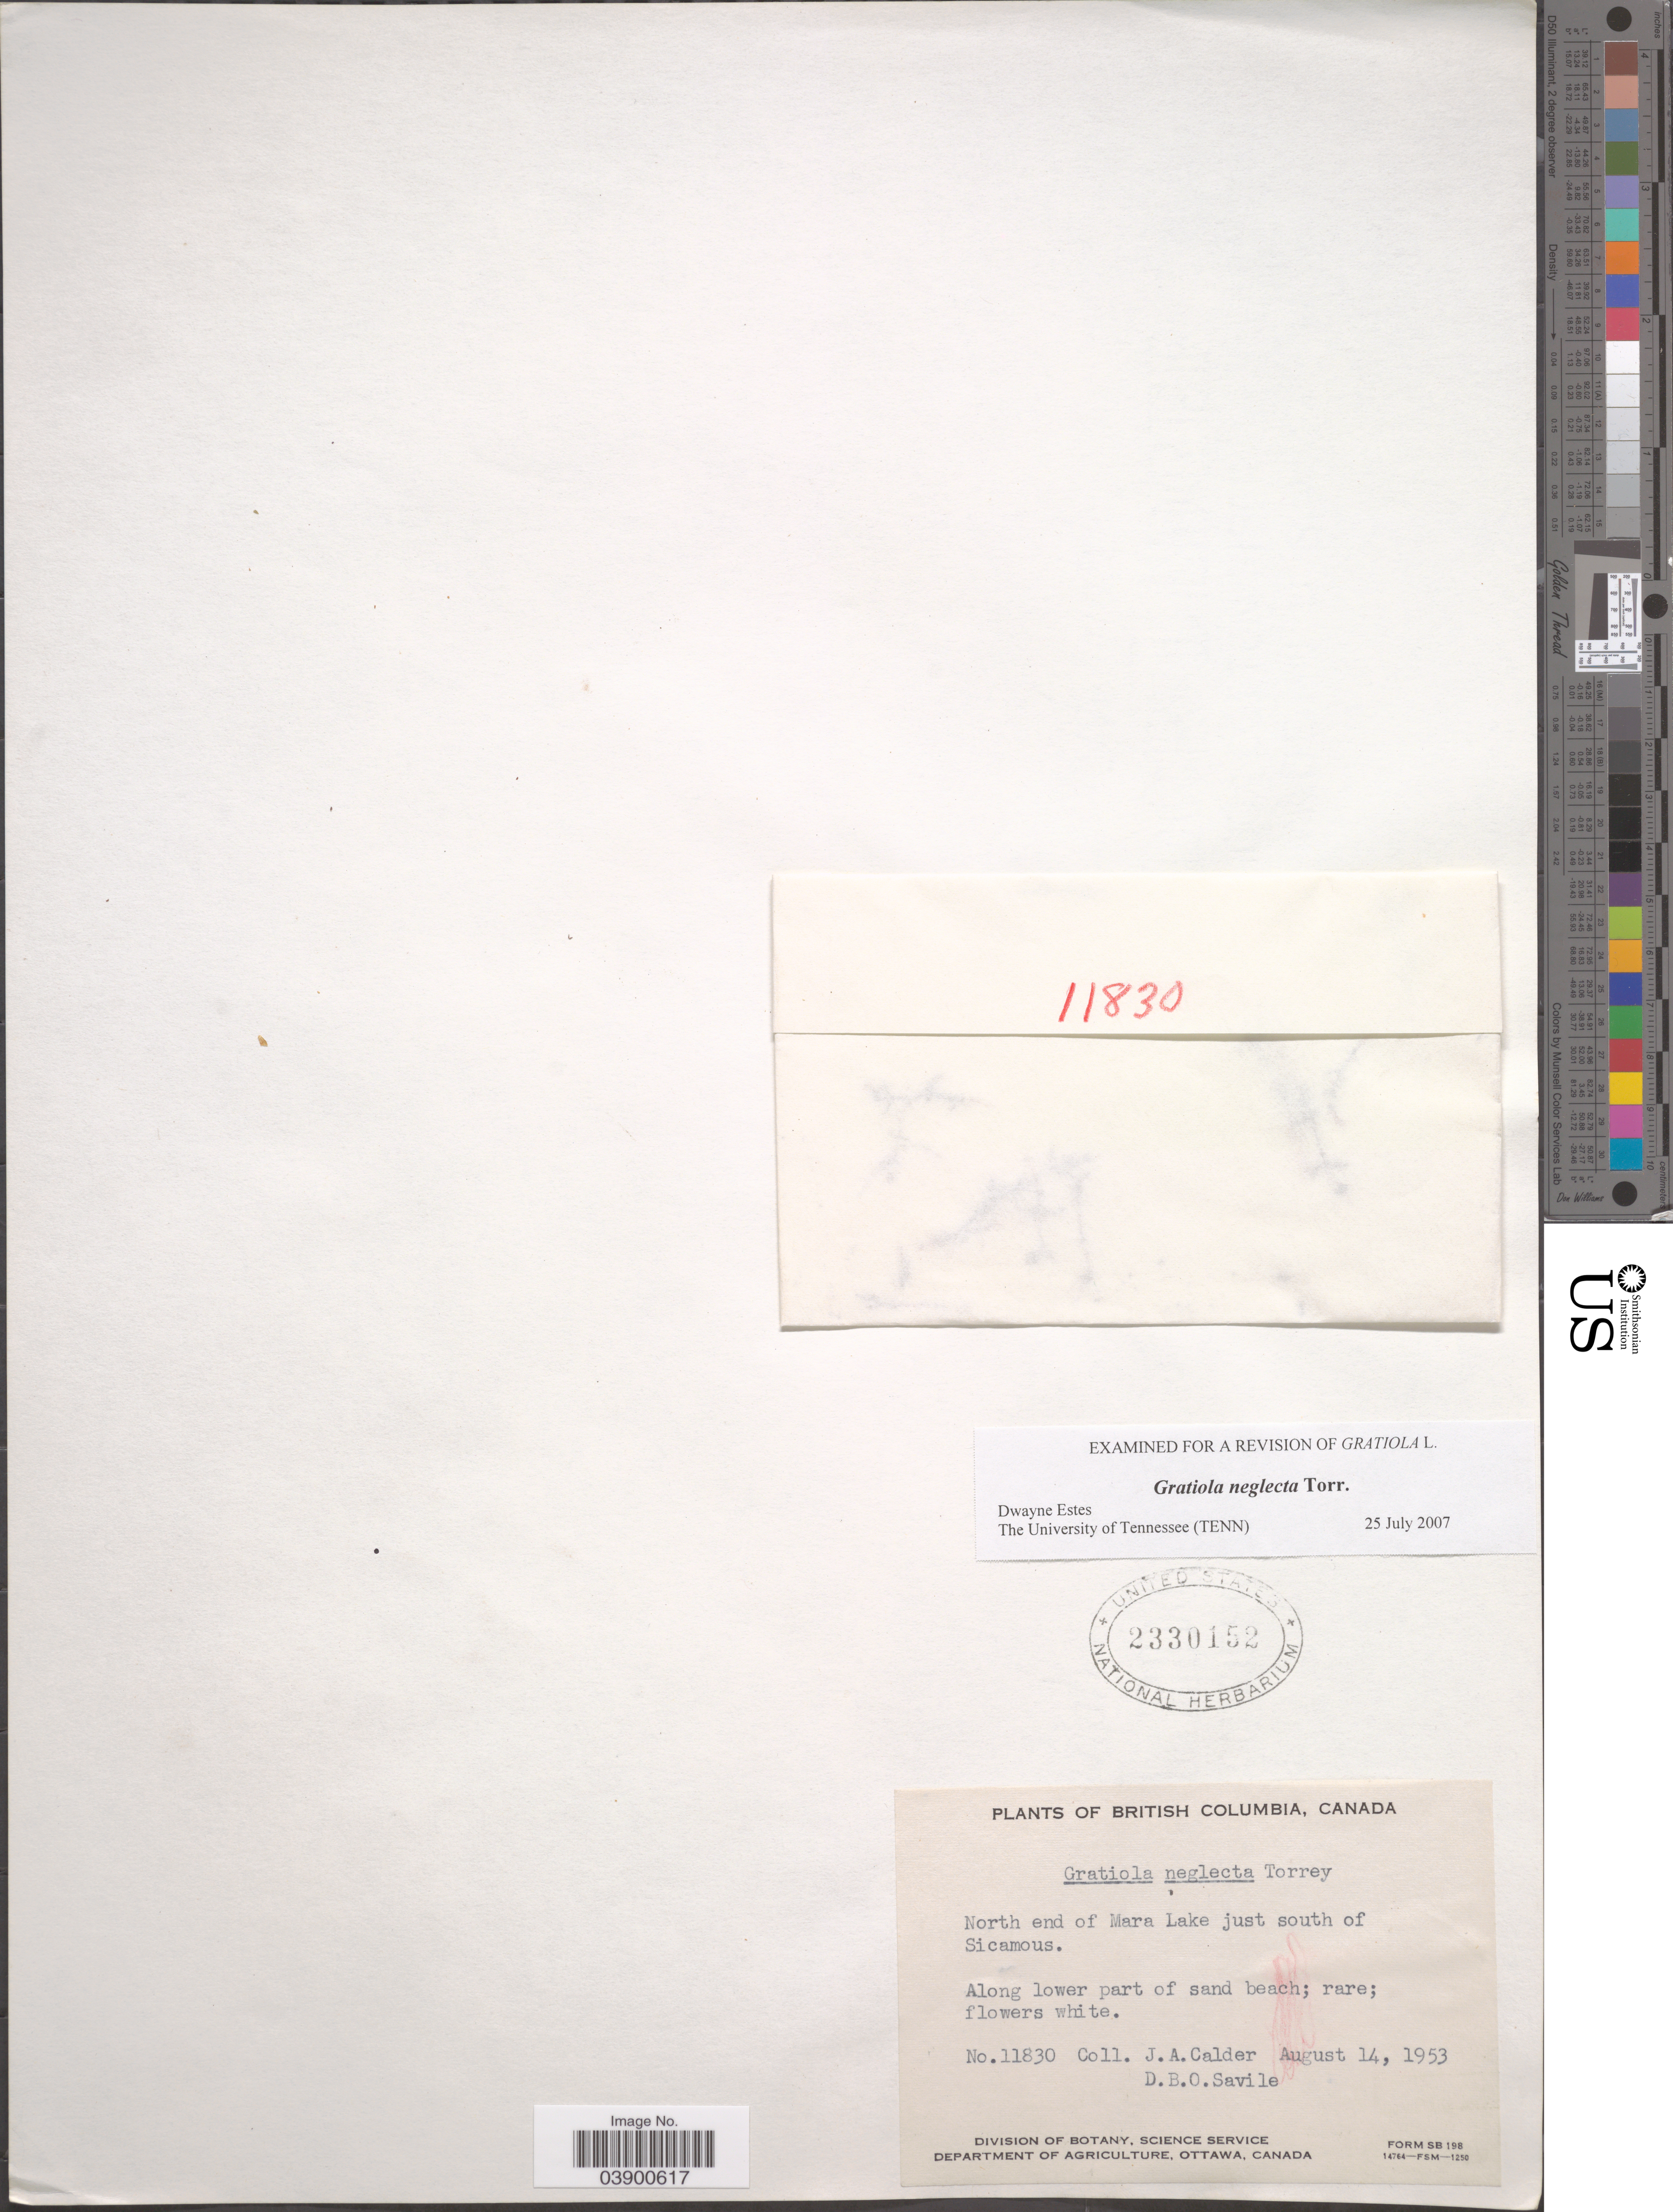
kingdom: Plantae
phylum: Tracheophyta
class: Magnoliopsida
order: Lamiales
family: Plantaginaceae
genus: Gratiola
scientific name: Gratiola neglecta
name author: Torr.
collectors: J. A. Calder & D. Savile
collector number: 11830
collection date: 1953-08-14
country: Canada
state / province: British Columbia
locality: North end of Mara Lake just south of Sicamous.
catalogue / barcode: US 2330152